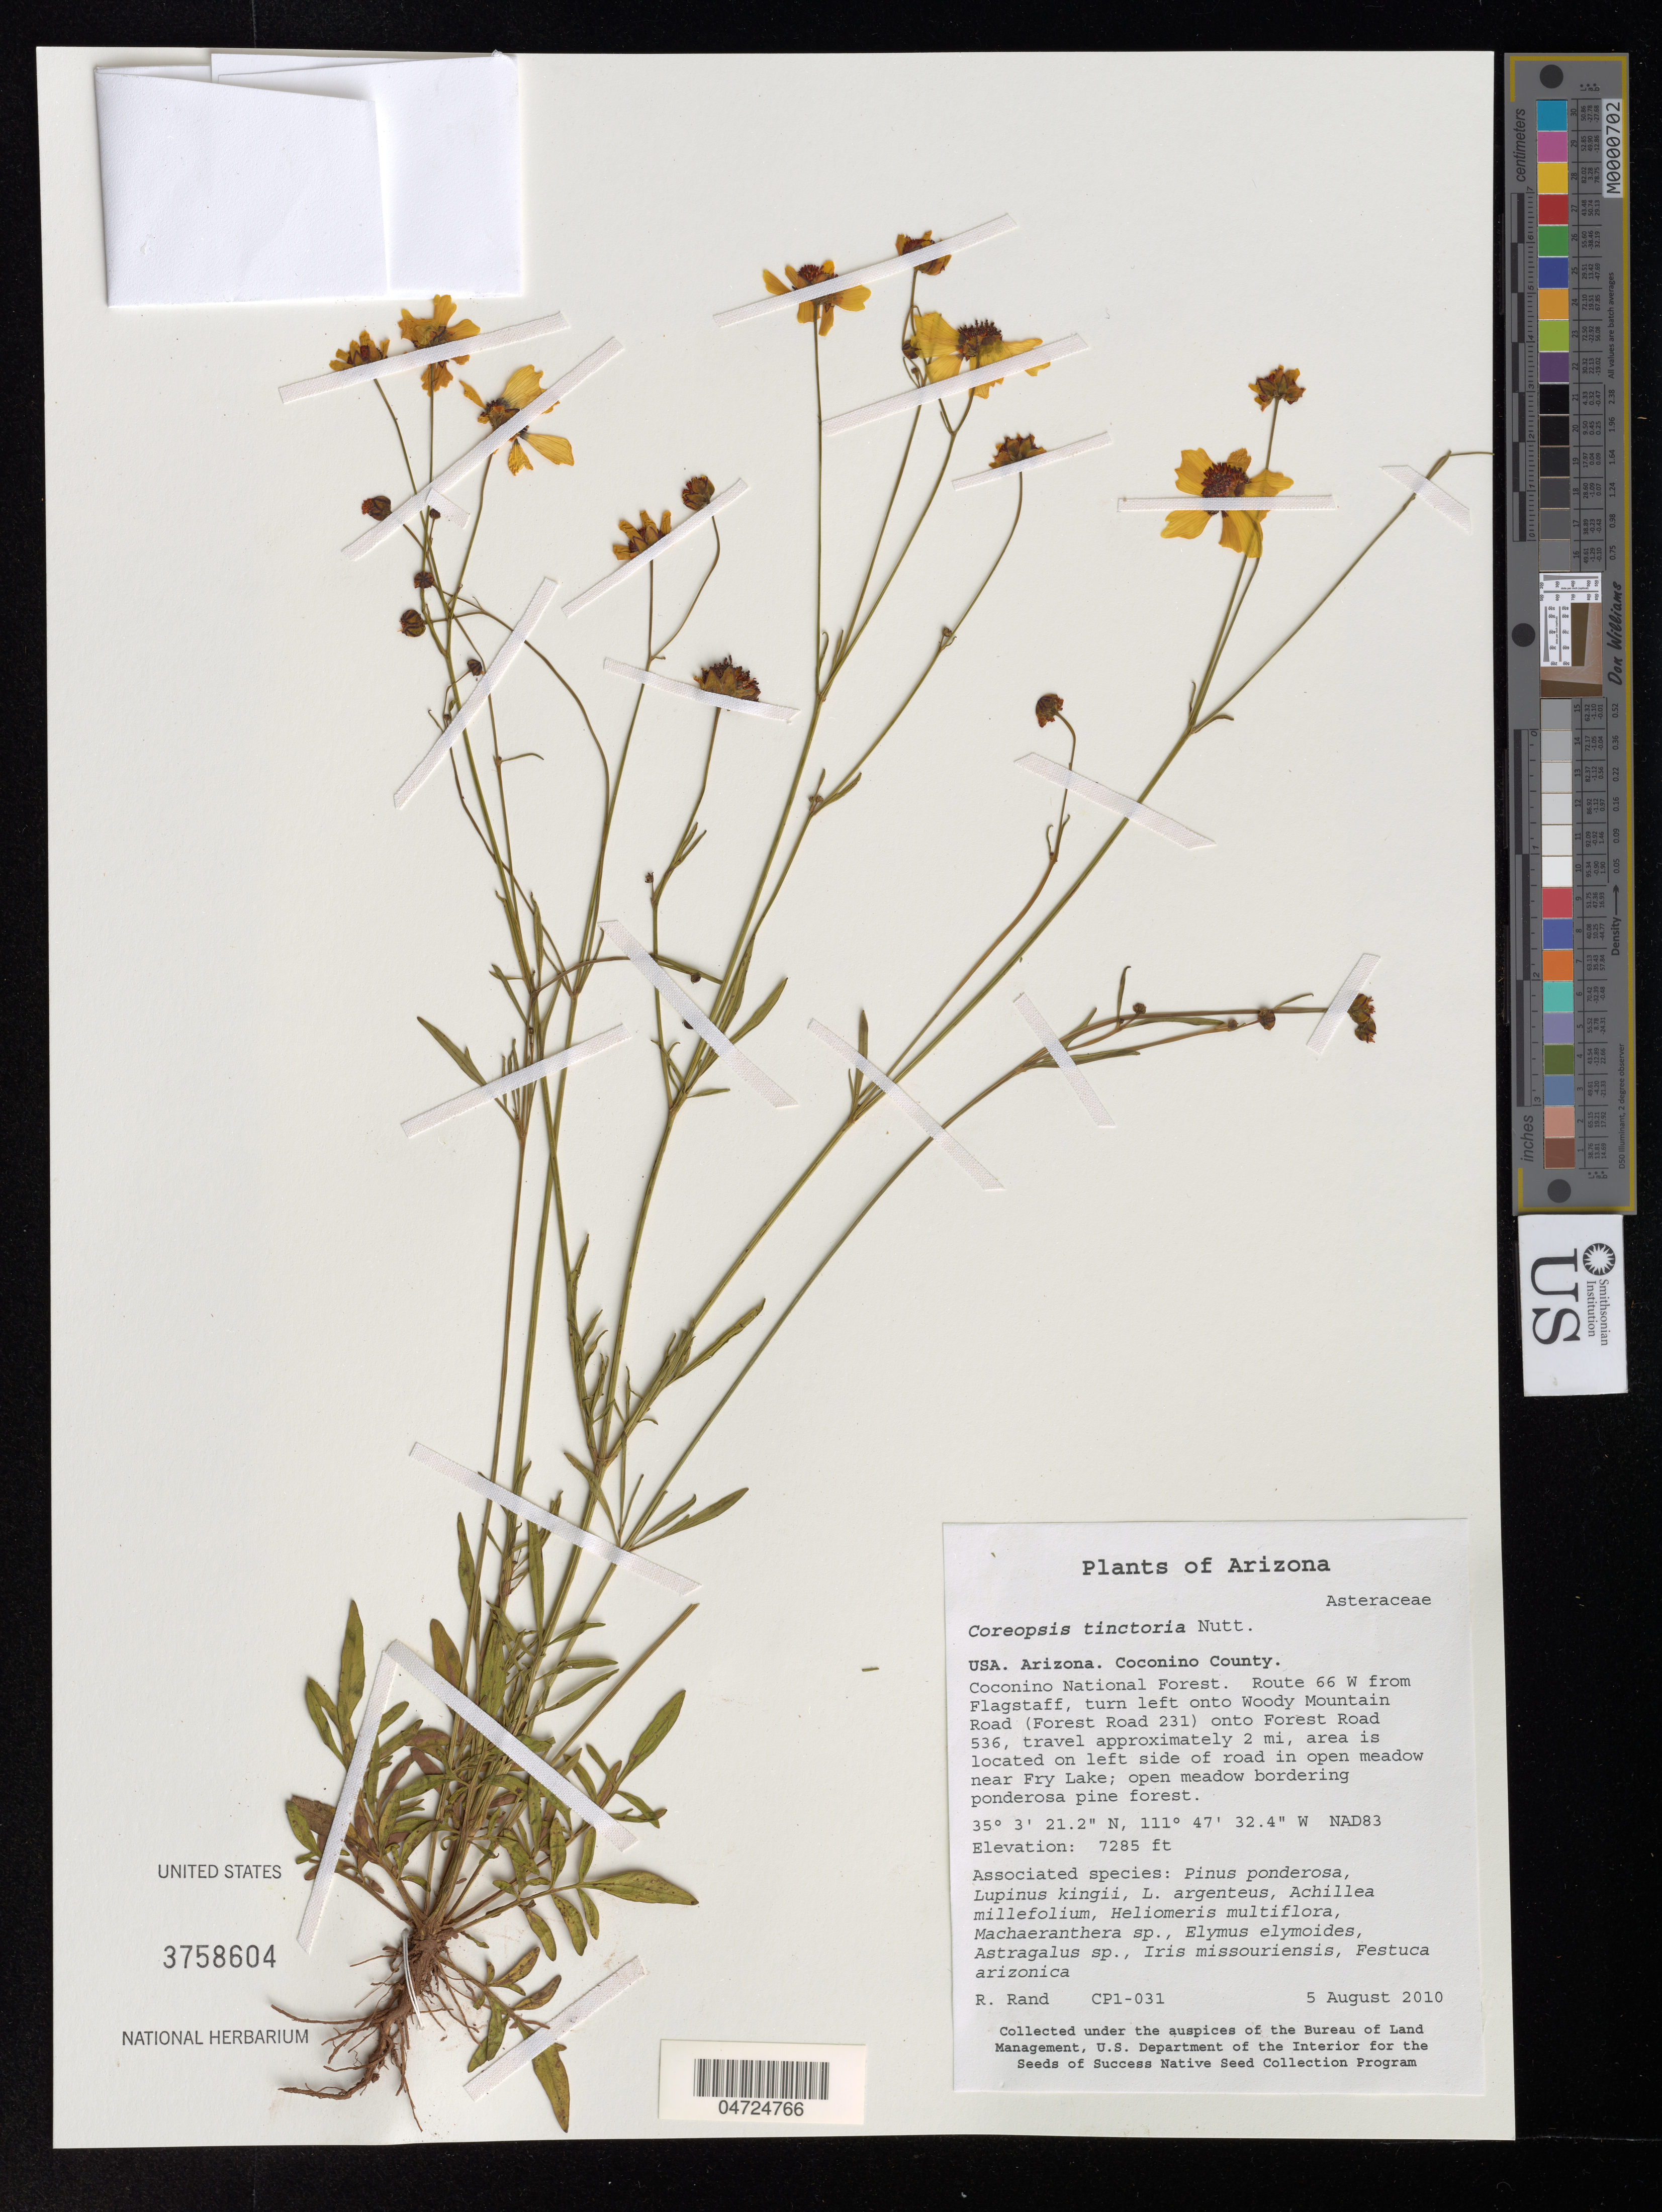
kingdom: Plantae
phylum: Tracheophyta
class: Magnoliopsida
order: Asterales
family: Asteraceae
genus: Coreopsis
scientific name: Coreopsis tinctoria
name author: Nutt.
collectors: R. Rand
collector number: CP1-031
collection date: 2010-08-05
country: United States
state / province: Arizona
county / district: Coconino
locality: Coconino County. Coconino National Forest. Route 66 W from Flagstaff, turn left onto Woody Mountain Road (Forest Road 231) onto Forest Road 536, travel approximately 2 mi, area is located on left side of road in open meadow near Fry Lake. NAD83.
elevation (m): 2220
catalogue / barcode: US 3758604